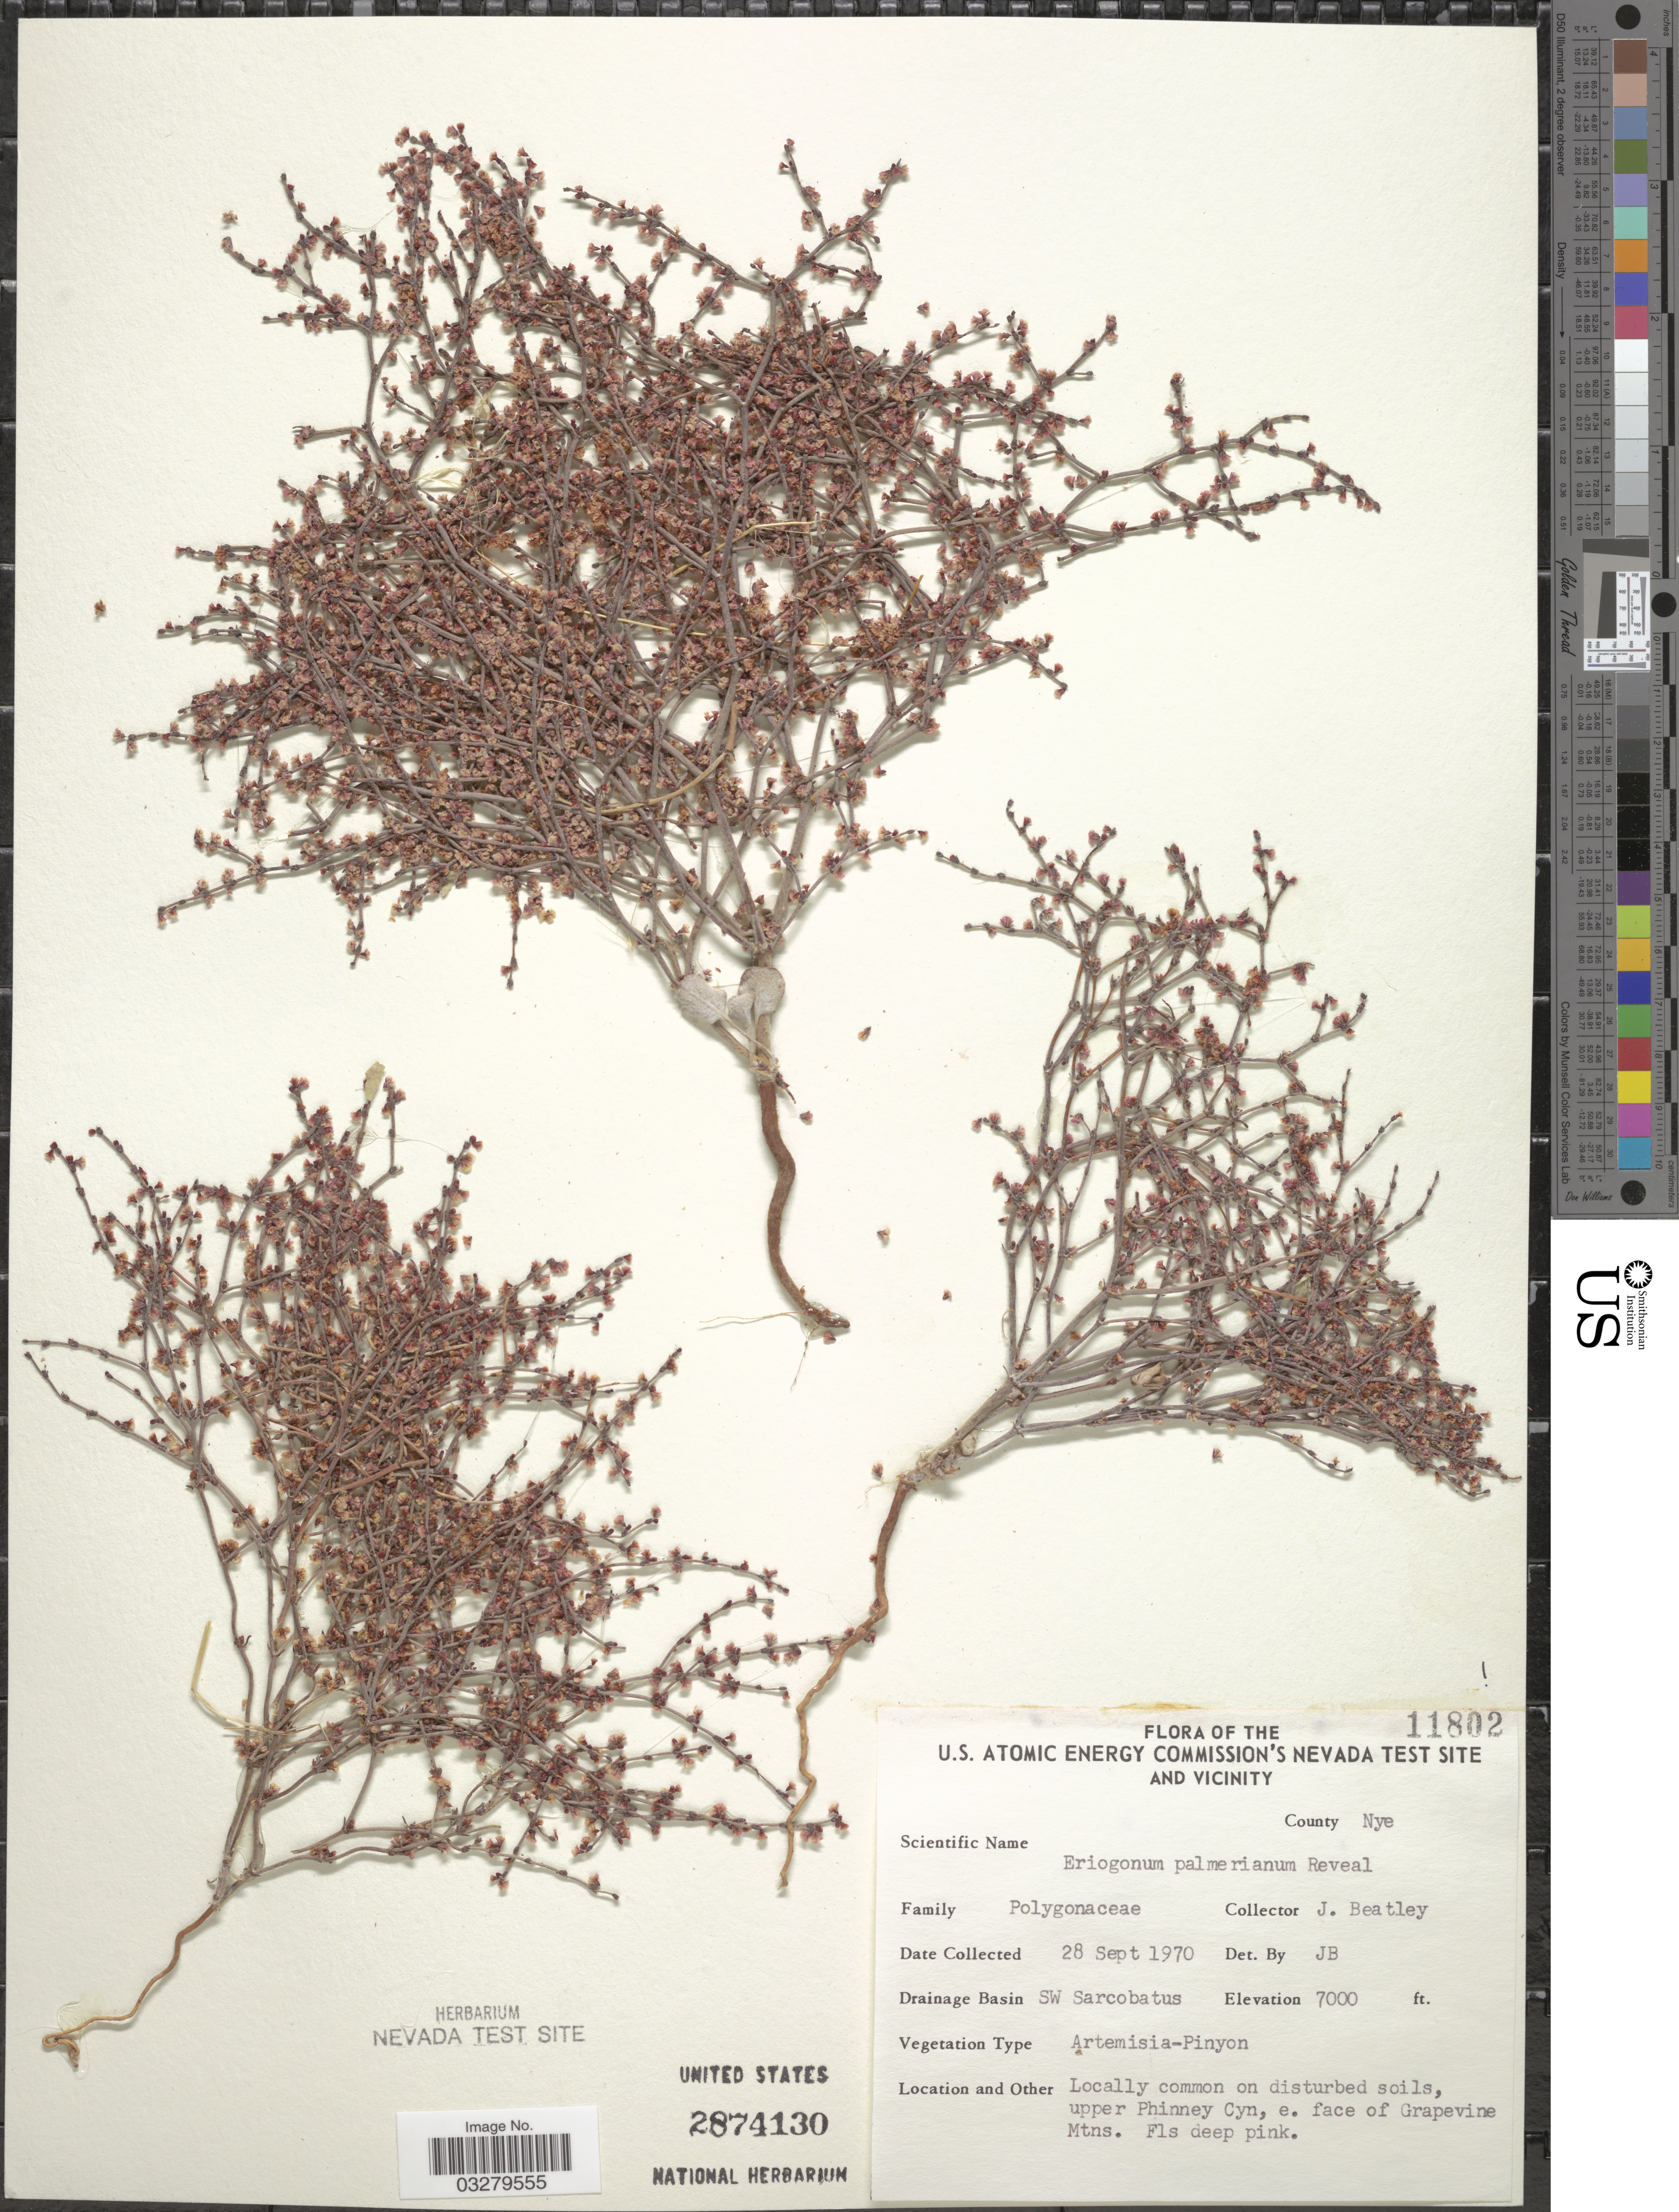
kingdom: Plantae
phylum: Tracheophyta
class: Magnoliopsida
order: Caryophyllales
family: Polygonaceae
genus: Eriogonum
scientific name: Eriogonum palmerianum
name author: Reveal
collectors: J. C. Beatley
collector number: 11802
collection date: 1970-09-28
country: United States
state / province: Nevada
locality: U.S. Atomic Energy Commission's Nevada Test Site and Vicinity. County Nye. Drainage Basin SW Sarcobatus. Upper Phinney Cyn, e. face of Grapevine Mtns.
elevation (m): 2134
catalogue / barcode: US 2874130